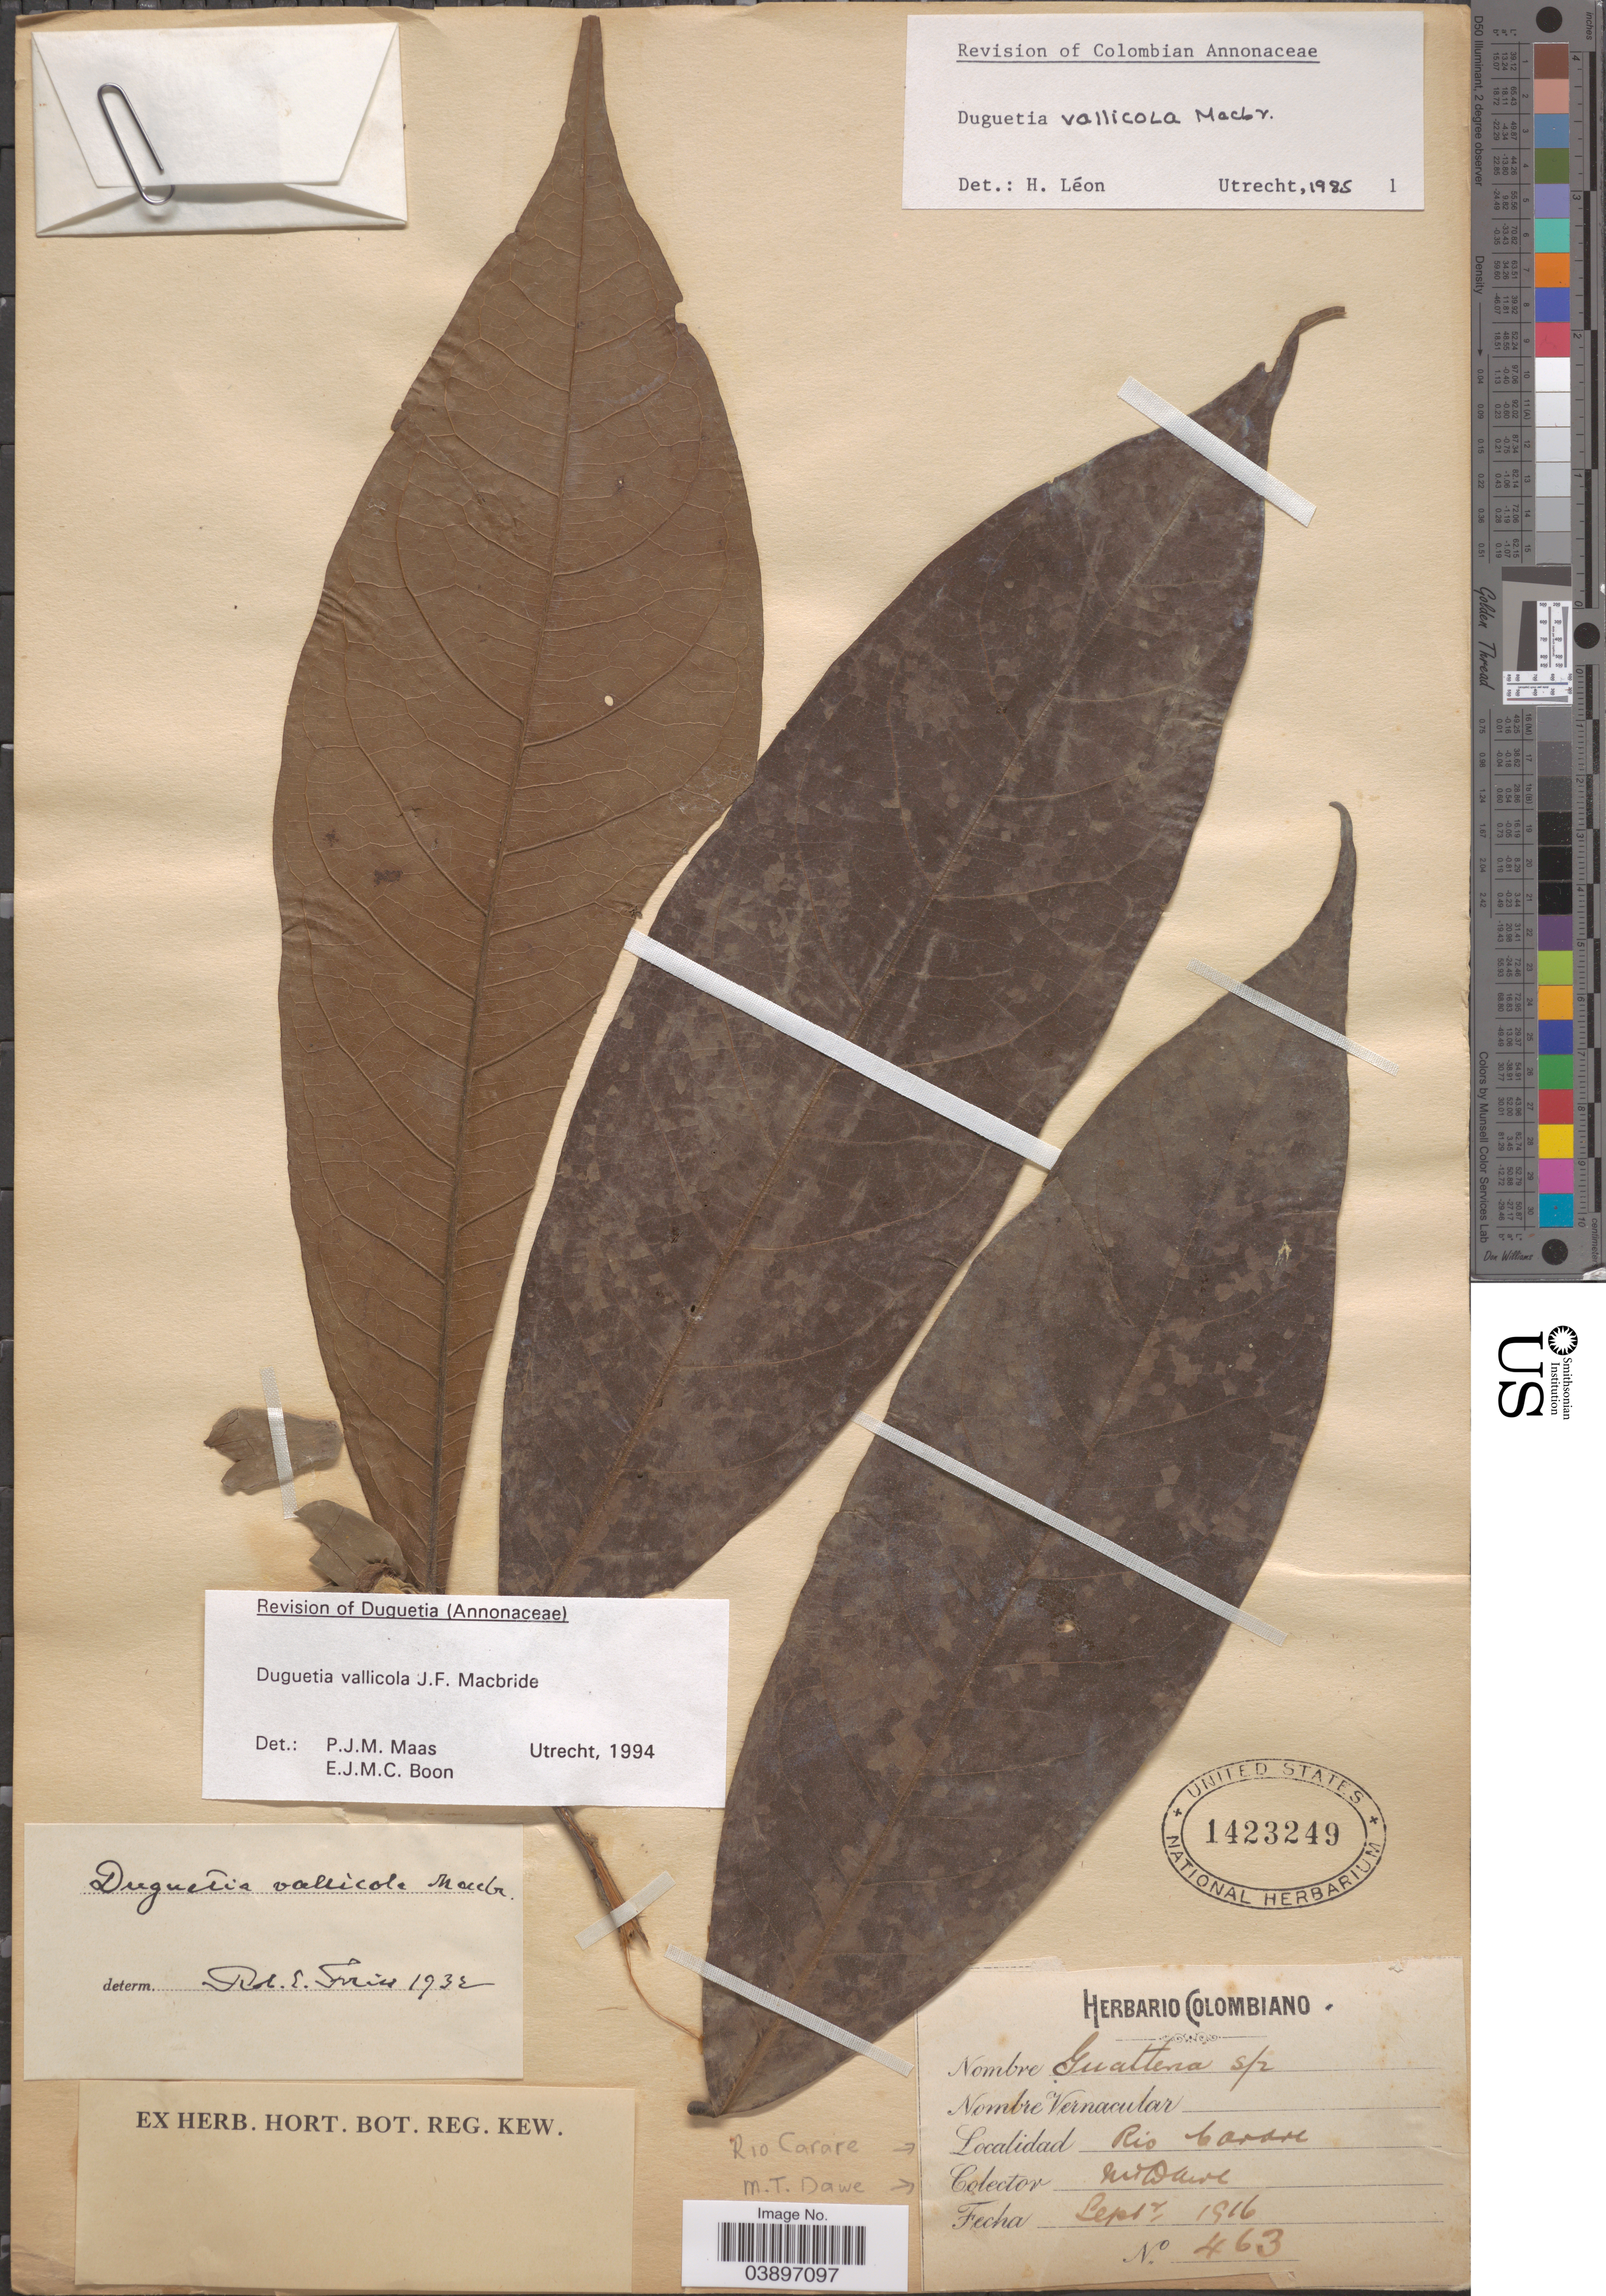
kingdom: Plantae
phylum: Tracheophyta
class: Magnoliopsida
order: Magnoliales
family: Annonaceae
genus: Duguetia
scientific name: Duguetia vallicola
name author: J.F. Macbr.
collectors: M. T. Dawe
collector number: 463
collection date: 1916-09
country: Colombia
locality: Rio Carare.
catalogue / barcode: US 1423249